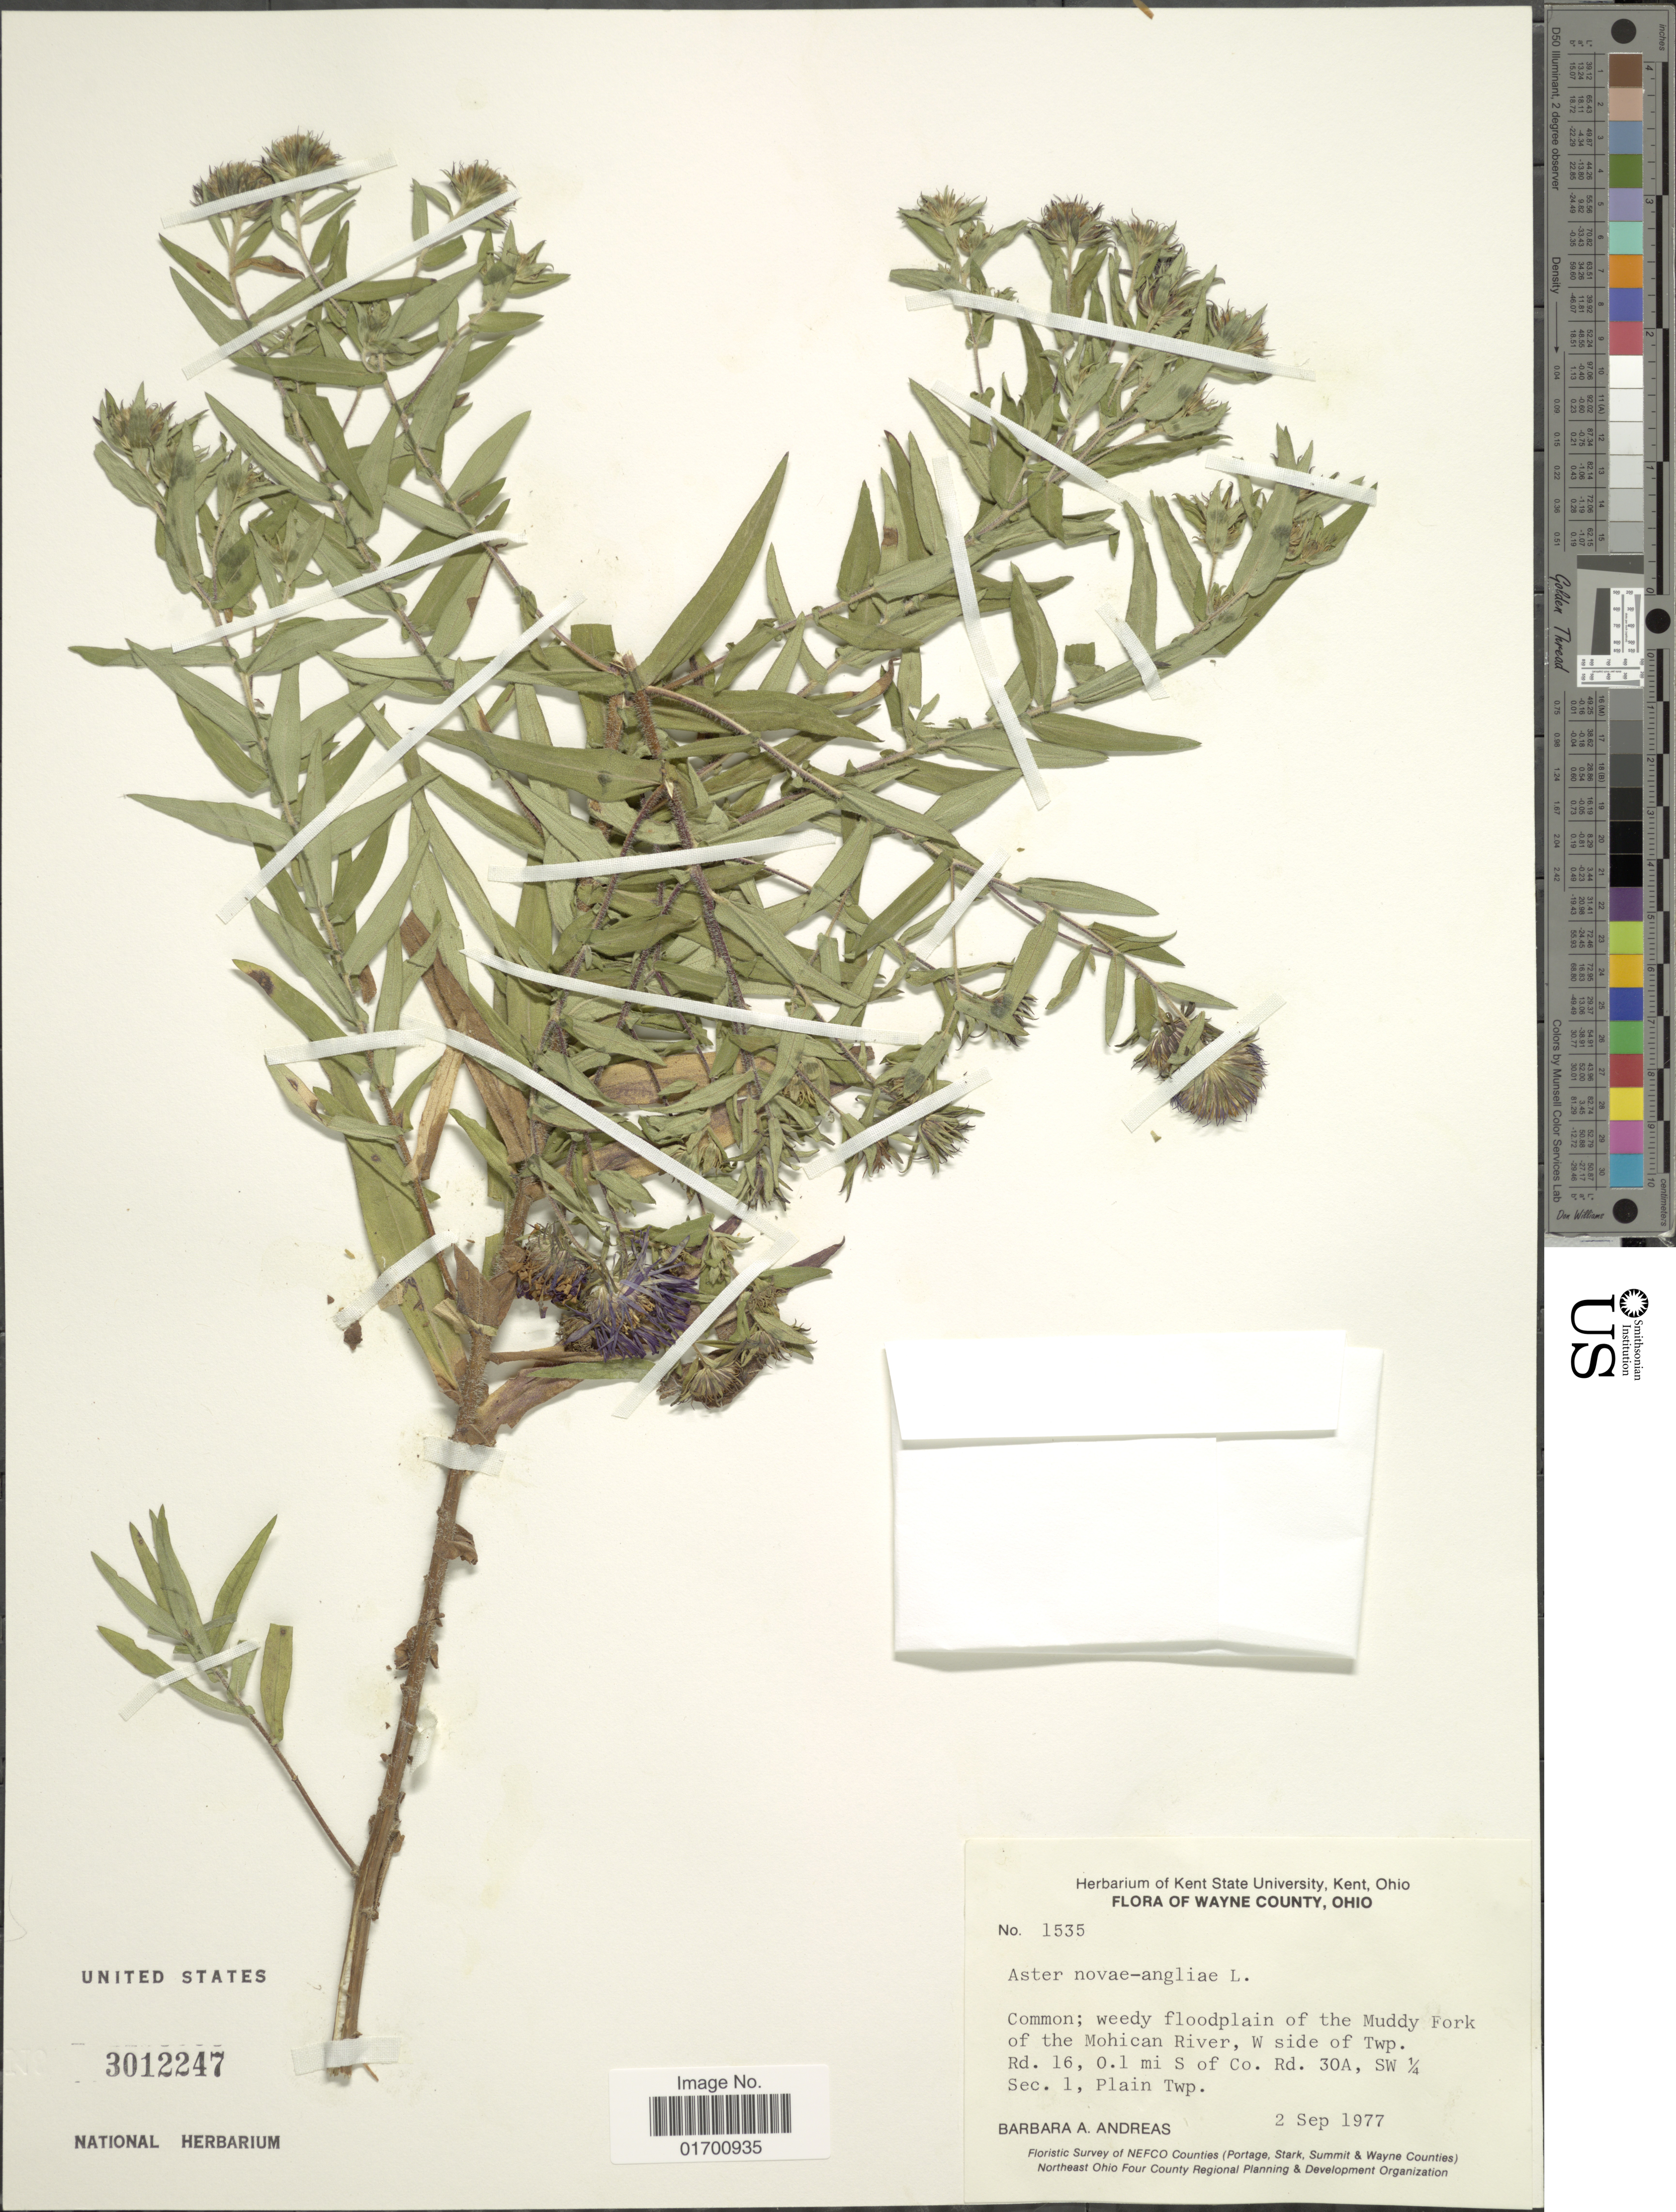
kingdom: Plantae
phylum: Tracheophyta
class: Magnoliopsida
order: Asterales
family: Asteraceae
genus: Symphyotrichum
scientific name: Symphyotrichum novae-angliae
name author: (L.) G.L. Nesom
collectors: B. A. Andreas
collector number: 1535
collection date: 1977-09-02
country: United States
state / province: Ohio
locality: Wayne County. Weedy floodplain of the Muddy Fork of the Mohican River, W side of Twp. Rd. 16, 0.1 mi S of Co. Rd. 30A, SW ¼ Sec. 1, Plain Twp.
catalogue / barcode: US 3012247